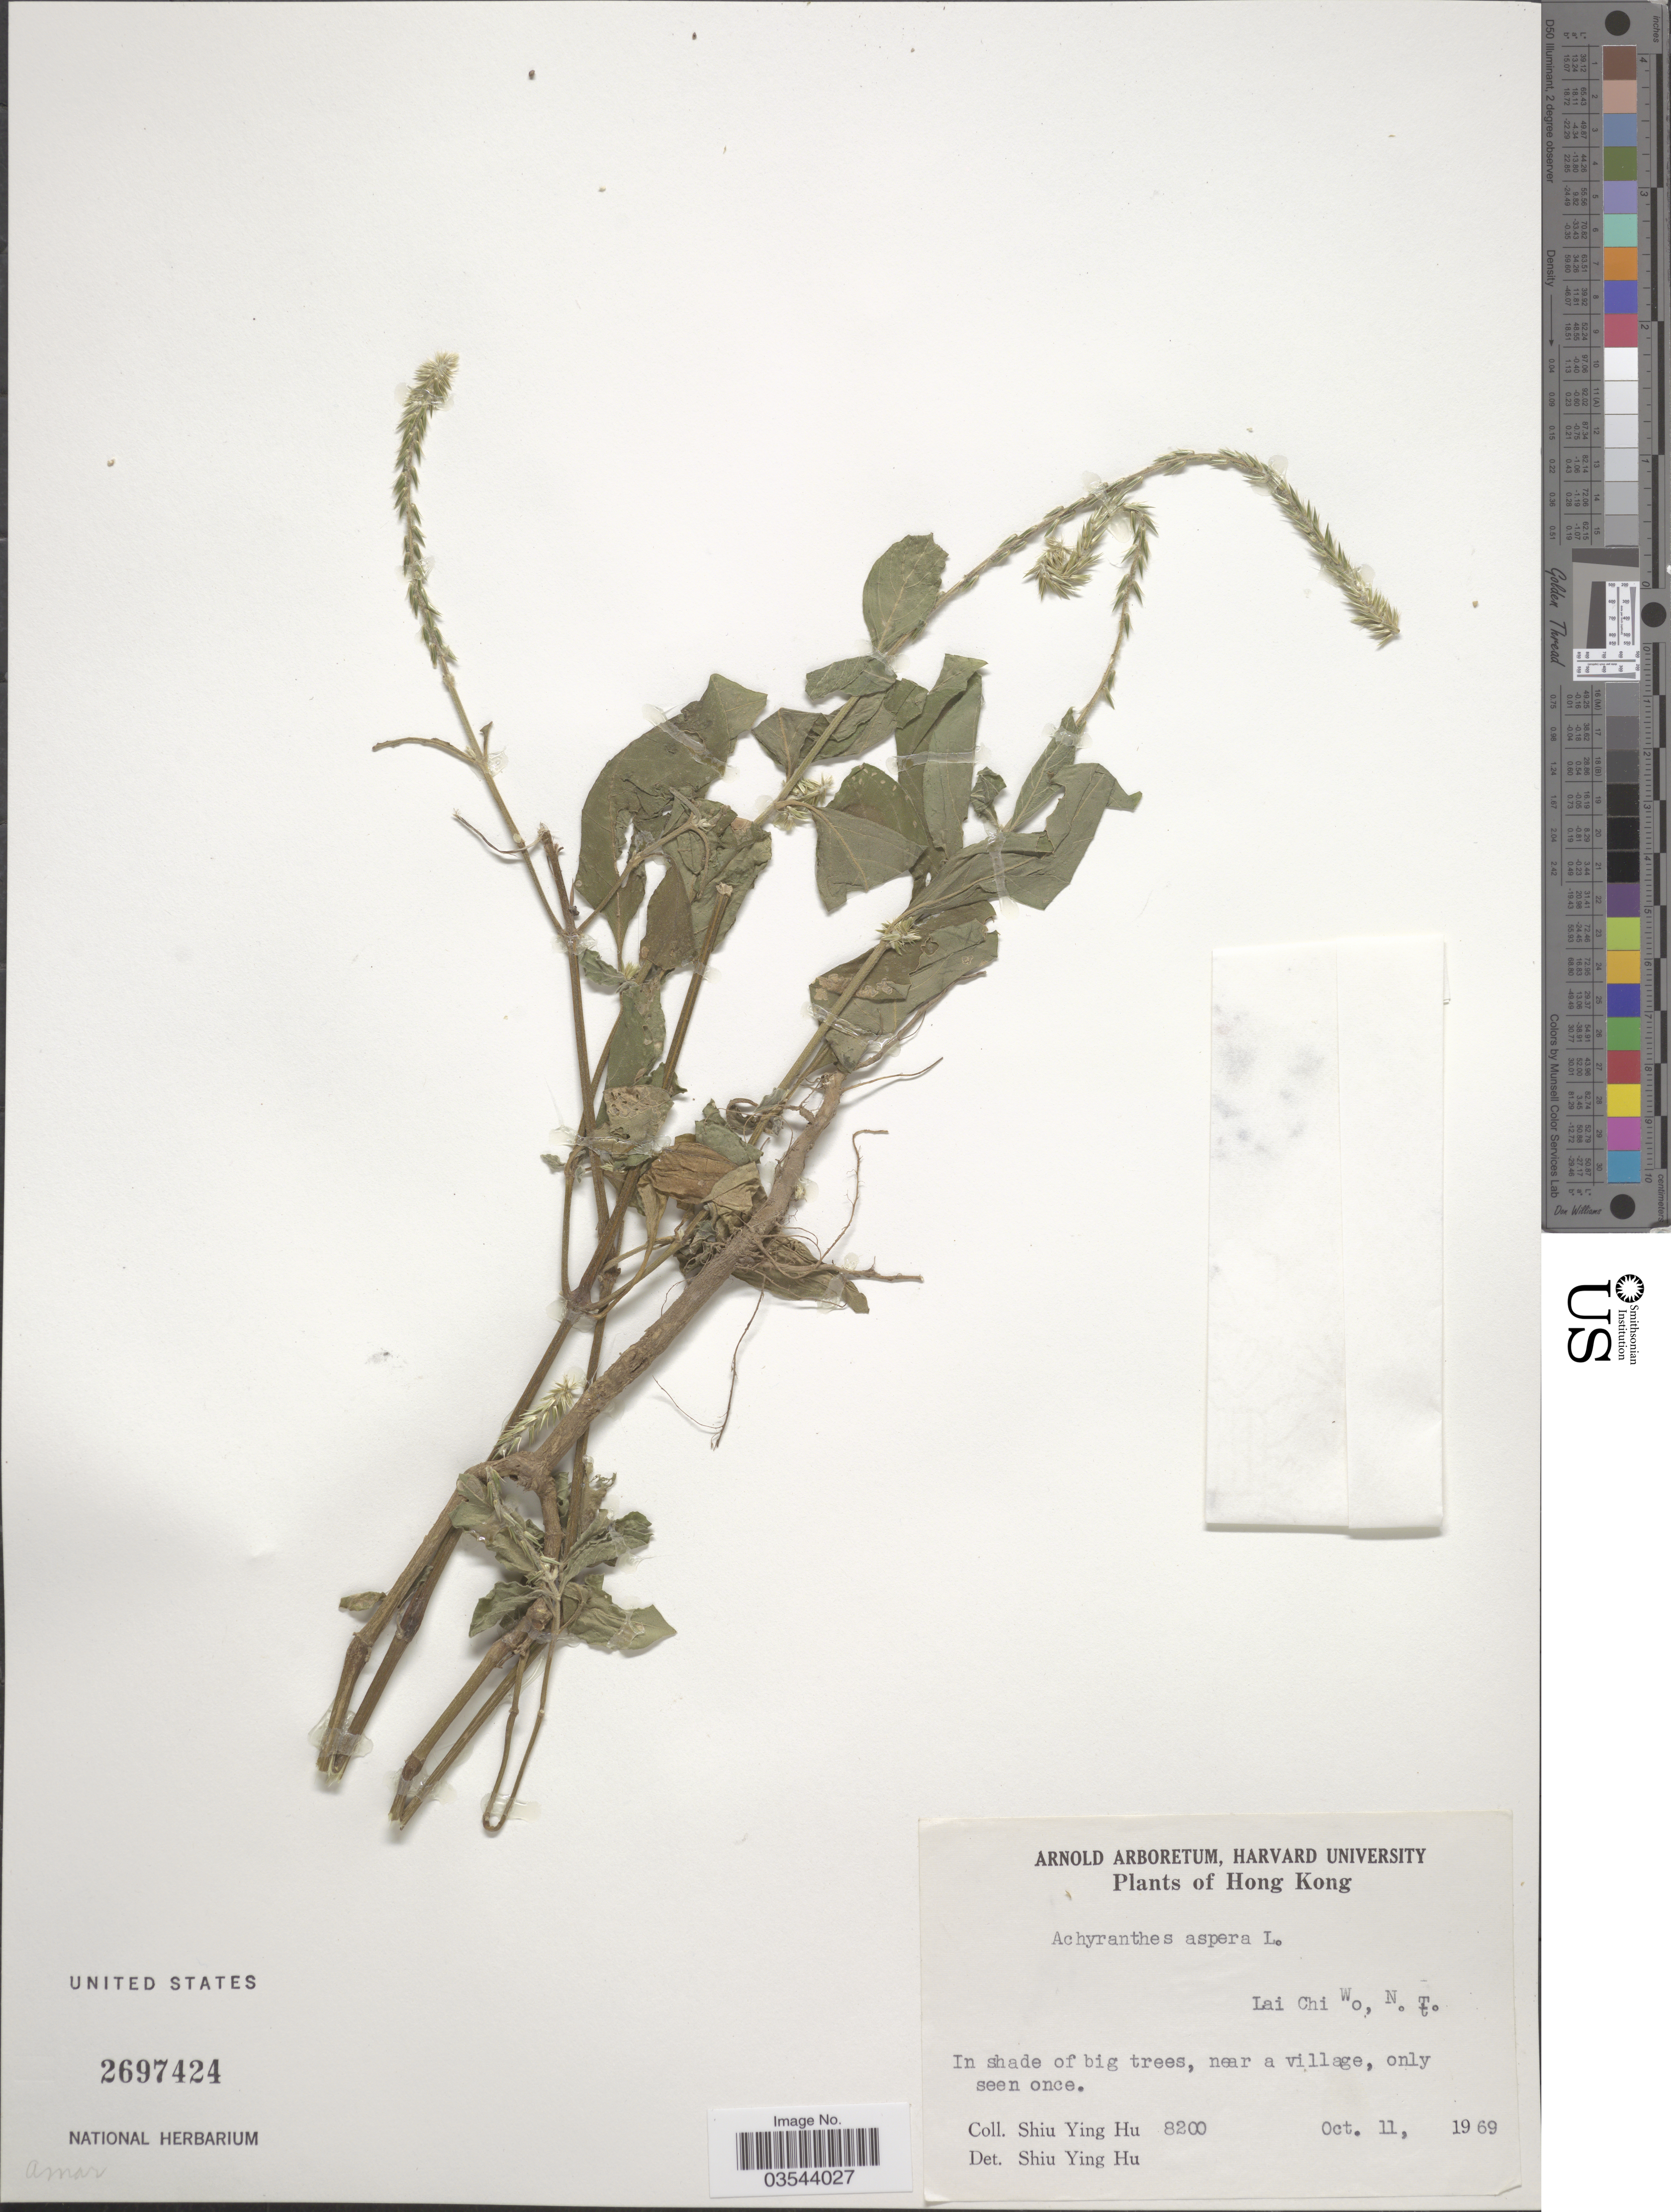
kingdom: Plantae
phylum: Tracheophyta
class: Magnoliopsida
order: Caryophyllales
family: Amaranthaceae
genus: Achyranthes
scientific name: Achyranthes aspera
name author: L.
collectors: S. Y. Hu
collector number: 8200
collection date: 1969-10-11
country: China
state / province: Hong Kong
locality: Lai Chi Wo, N. T.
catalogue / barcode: US 2697424